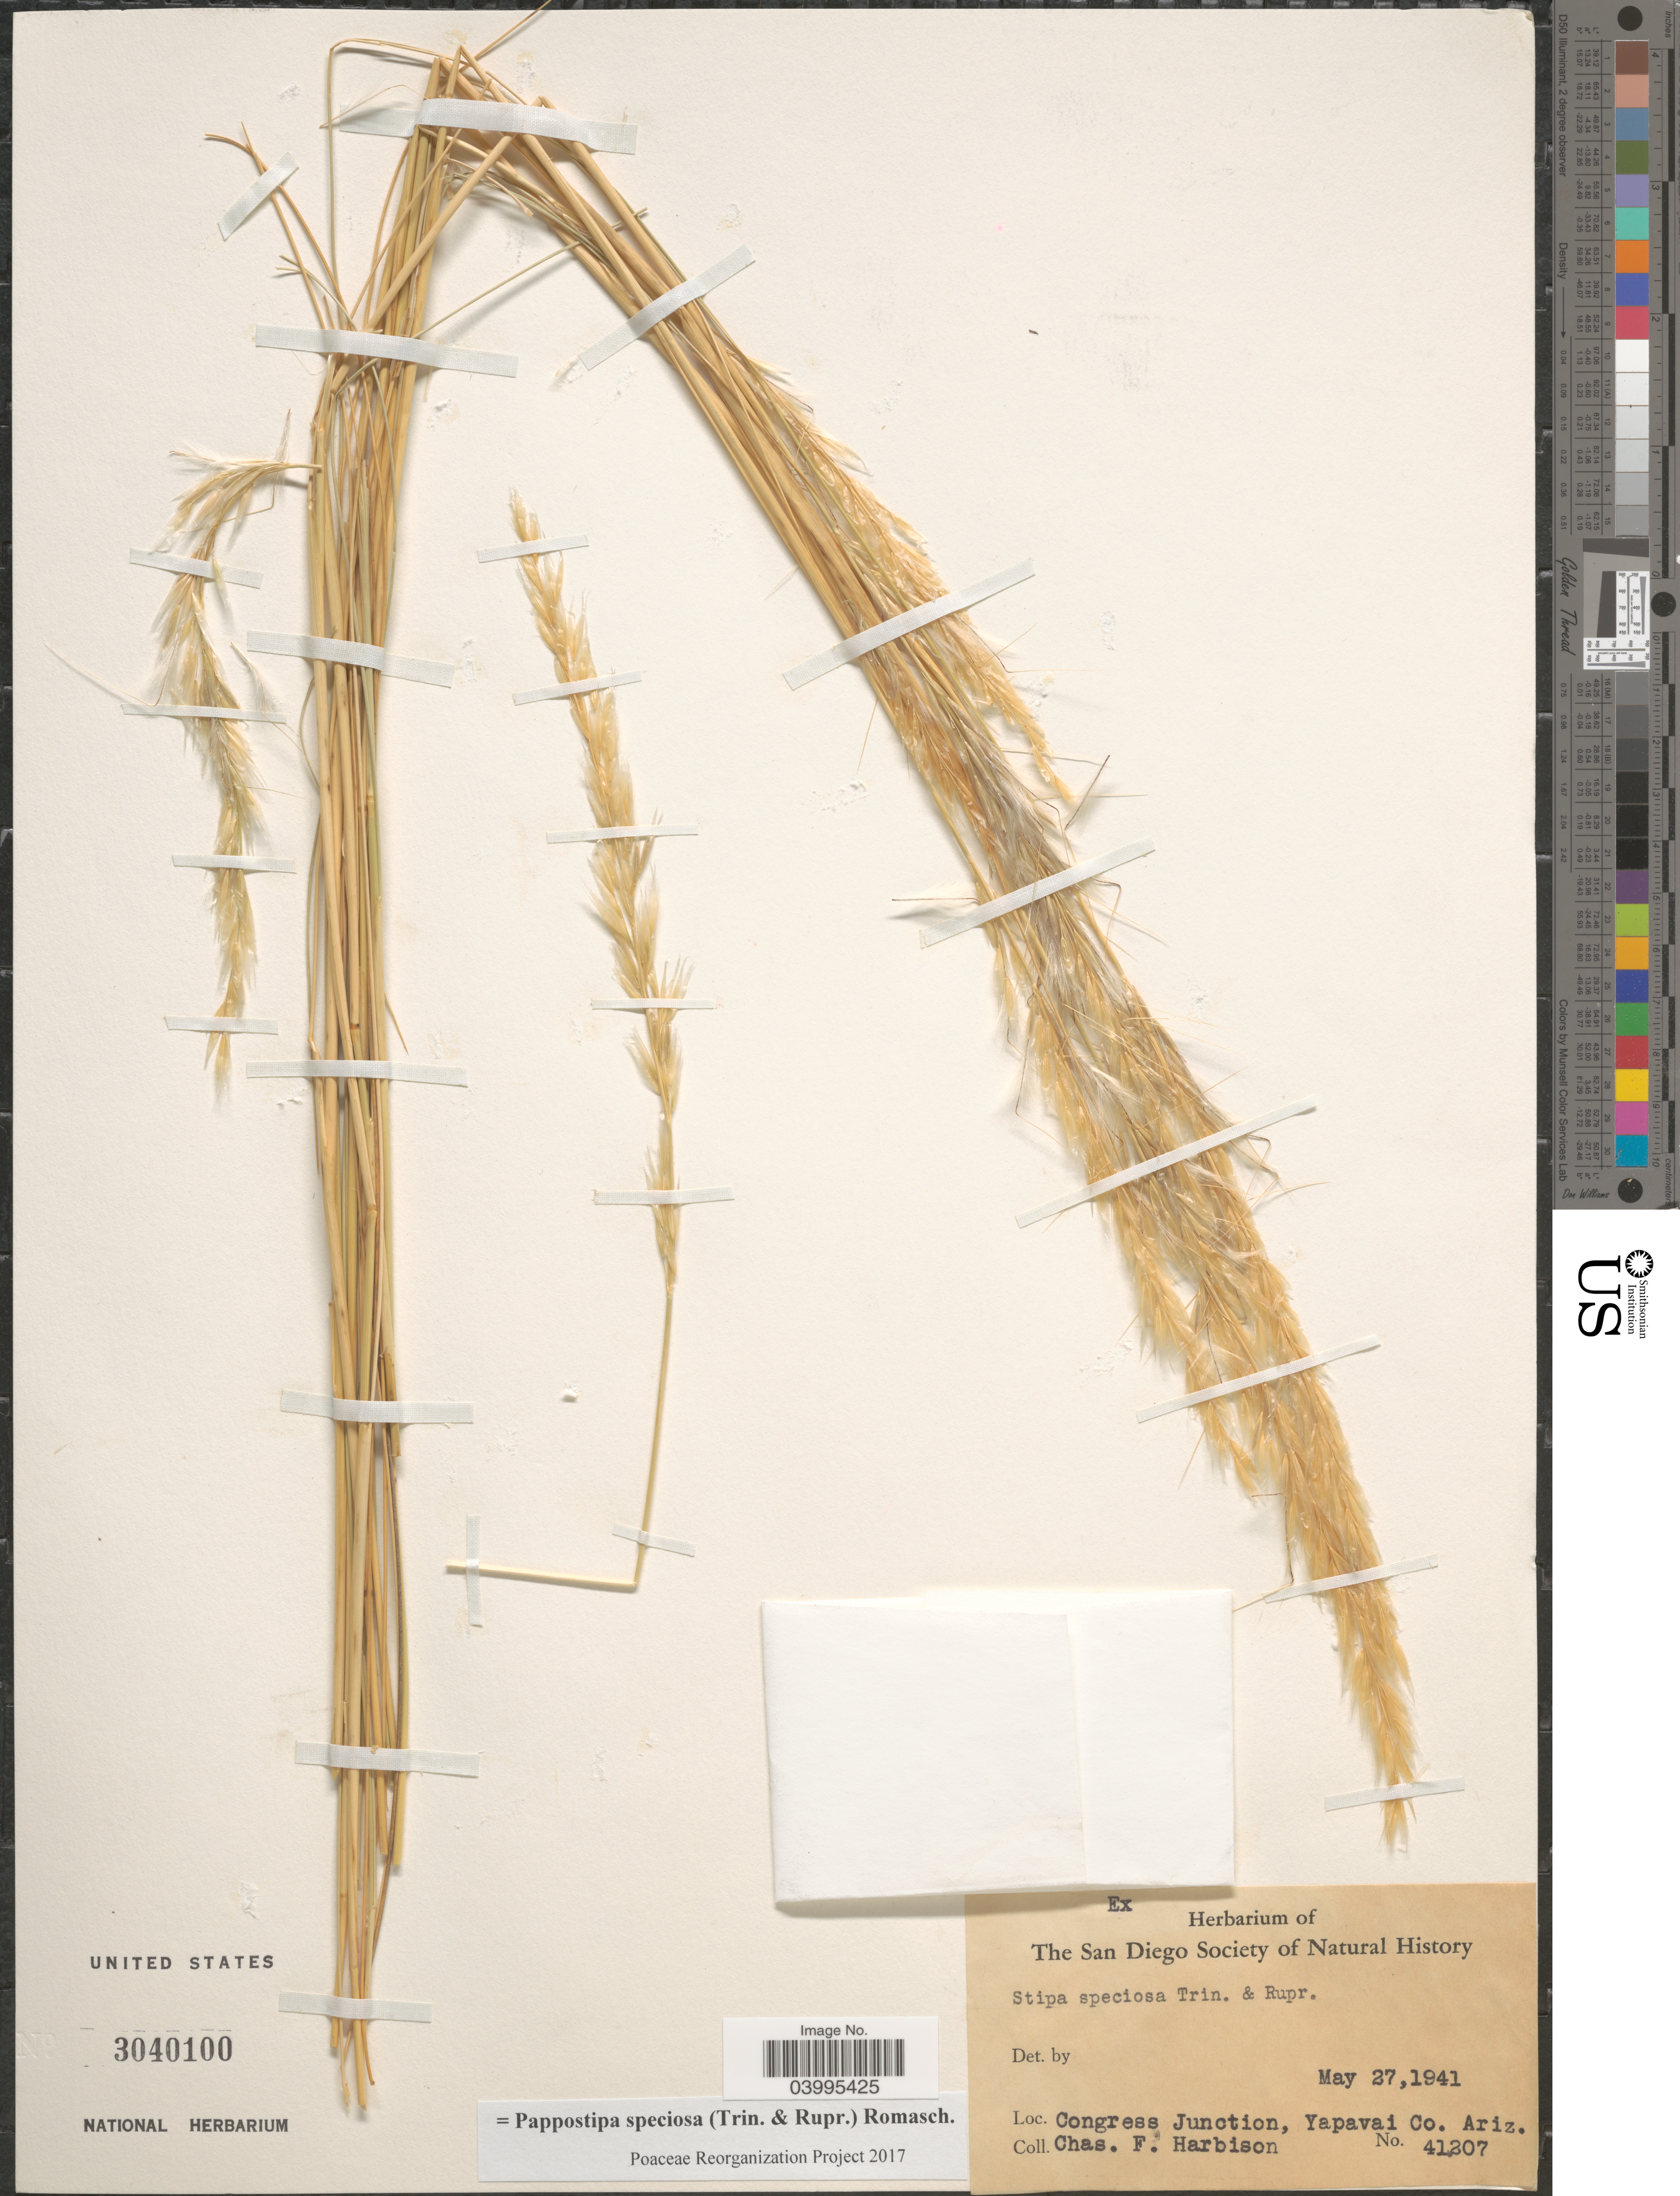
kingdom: Plantae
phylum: Tracheophyta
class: Liliopsida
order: Poales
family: Poaceae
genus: Pappostipa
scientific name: Pappostipa speciosa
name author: (Trin. & Rupr.) Romasch.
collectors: C. F. Harbison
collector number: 41207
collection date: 1941-05-27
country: United States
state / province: California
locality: Congress Junction, Yapavai Co.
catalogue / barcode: US 3040100